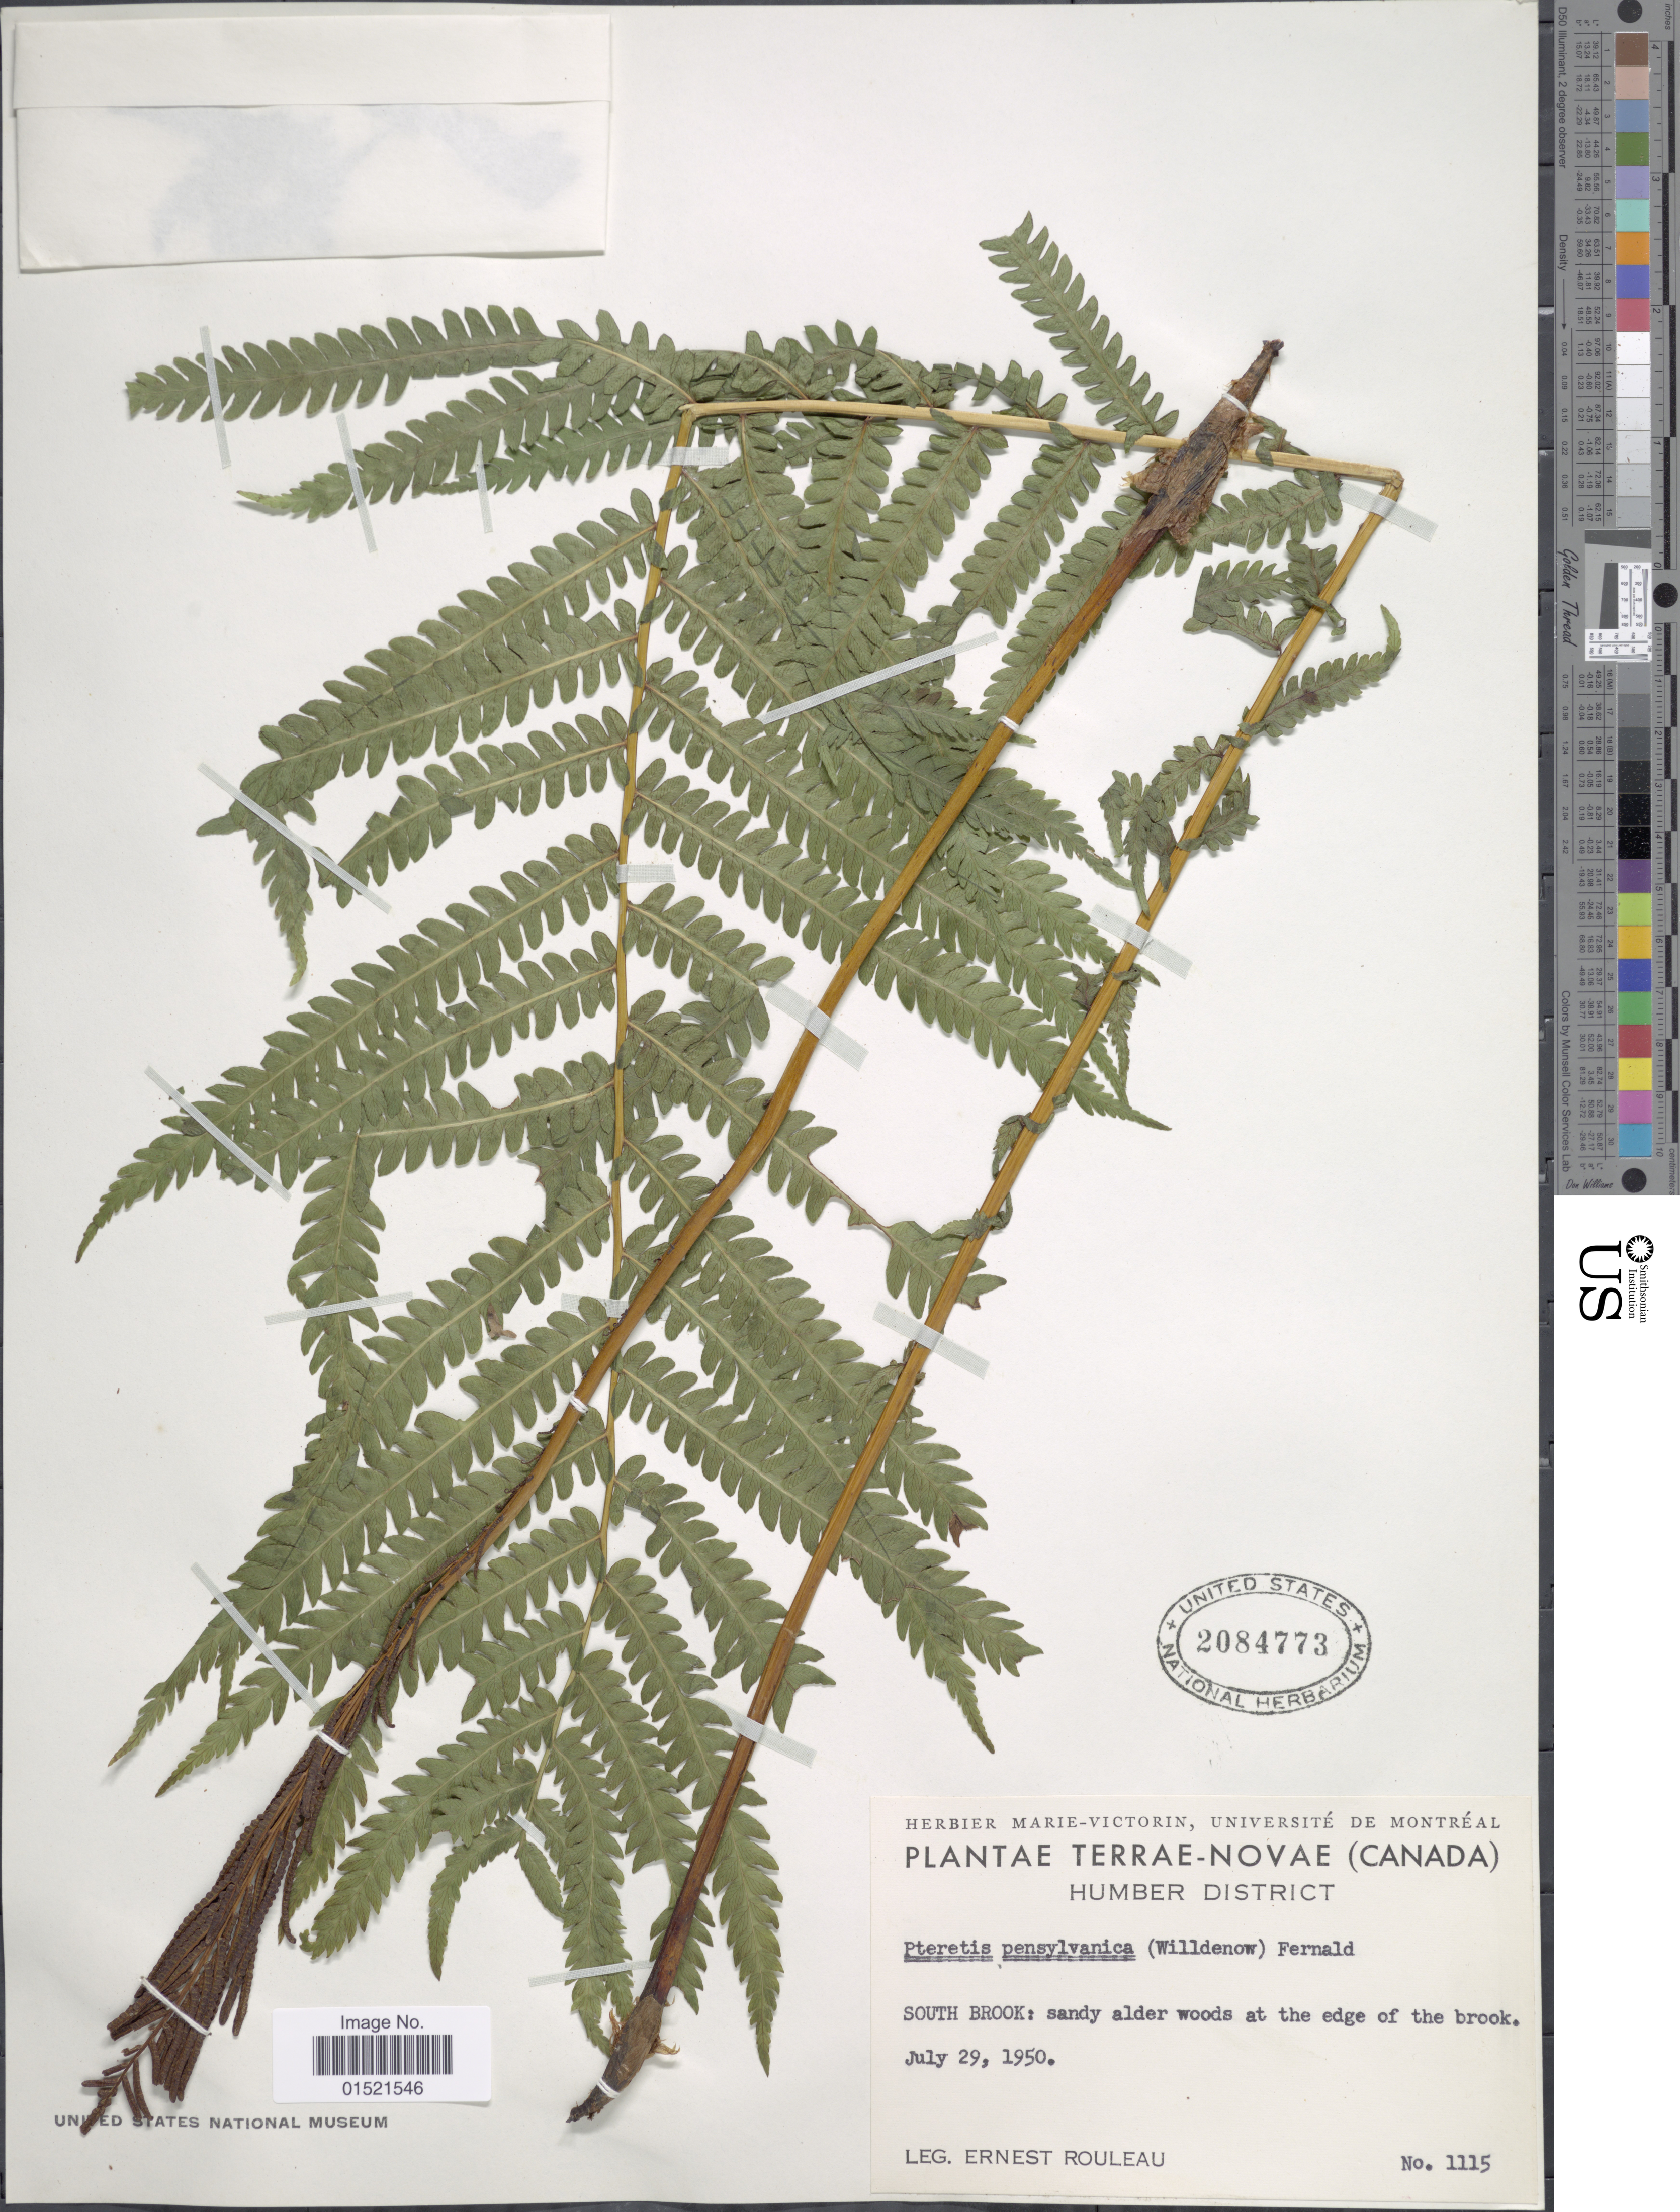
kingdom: Plantae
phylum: Tracheophyta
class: Polypodiopsida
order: Polypodiales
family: Onocleaceae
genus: Matteuccia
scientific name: Matteuccia struthiopteris var. pensylvanica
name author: (Willd.) C.V. Morton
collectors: J. Rouleau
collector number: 1115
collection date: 1950-07-29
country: Canada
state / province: Newfoundland and Labrador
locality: Terrae-Novae, Humber District, South Brook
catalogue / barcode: US 2084773